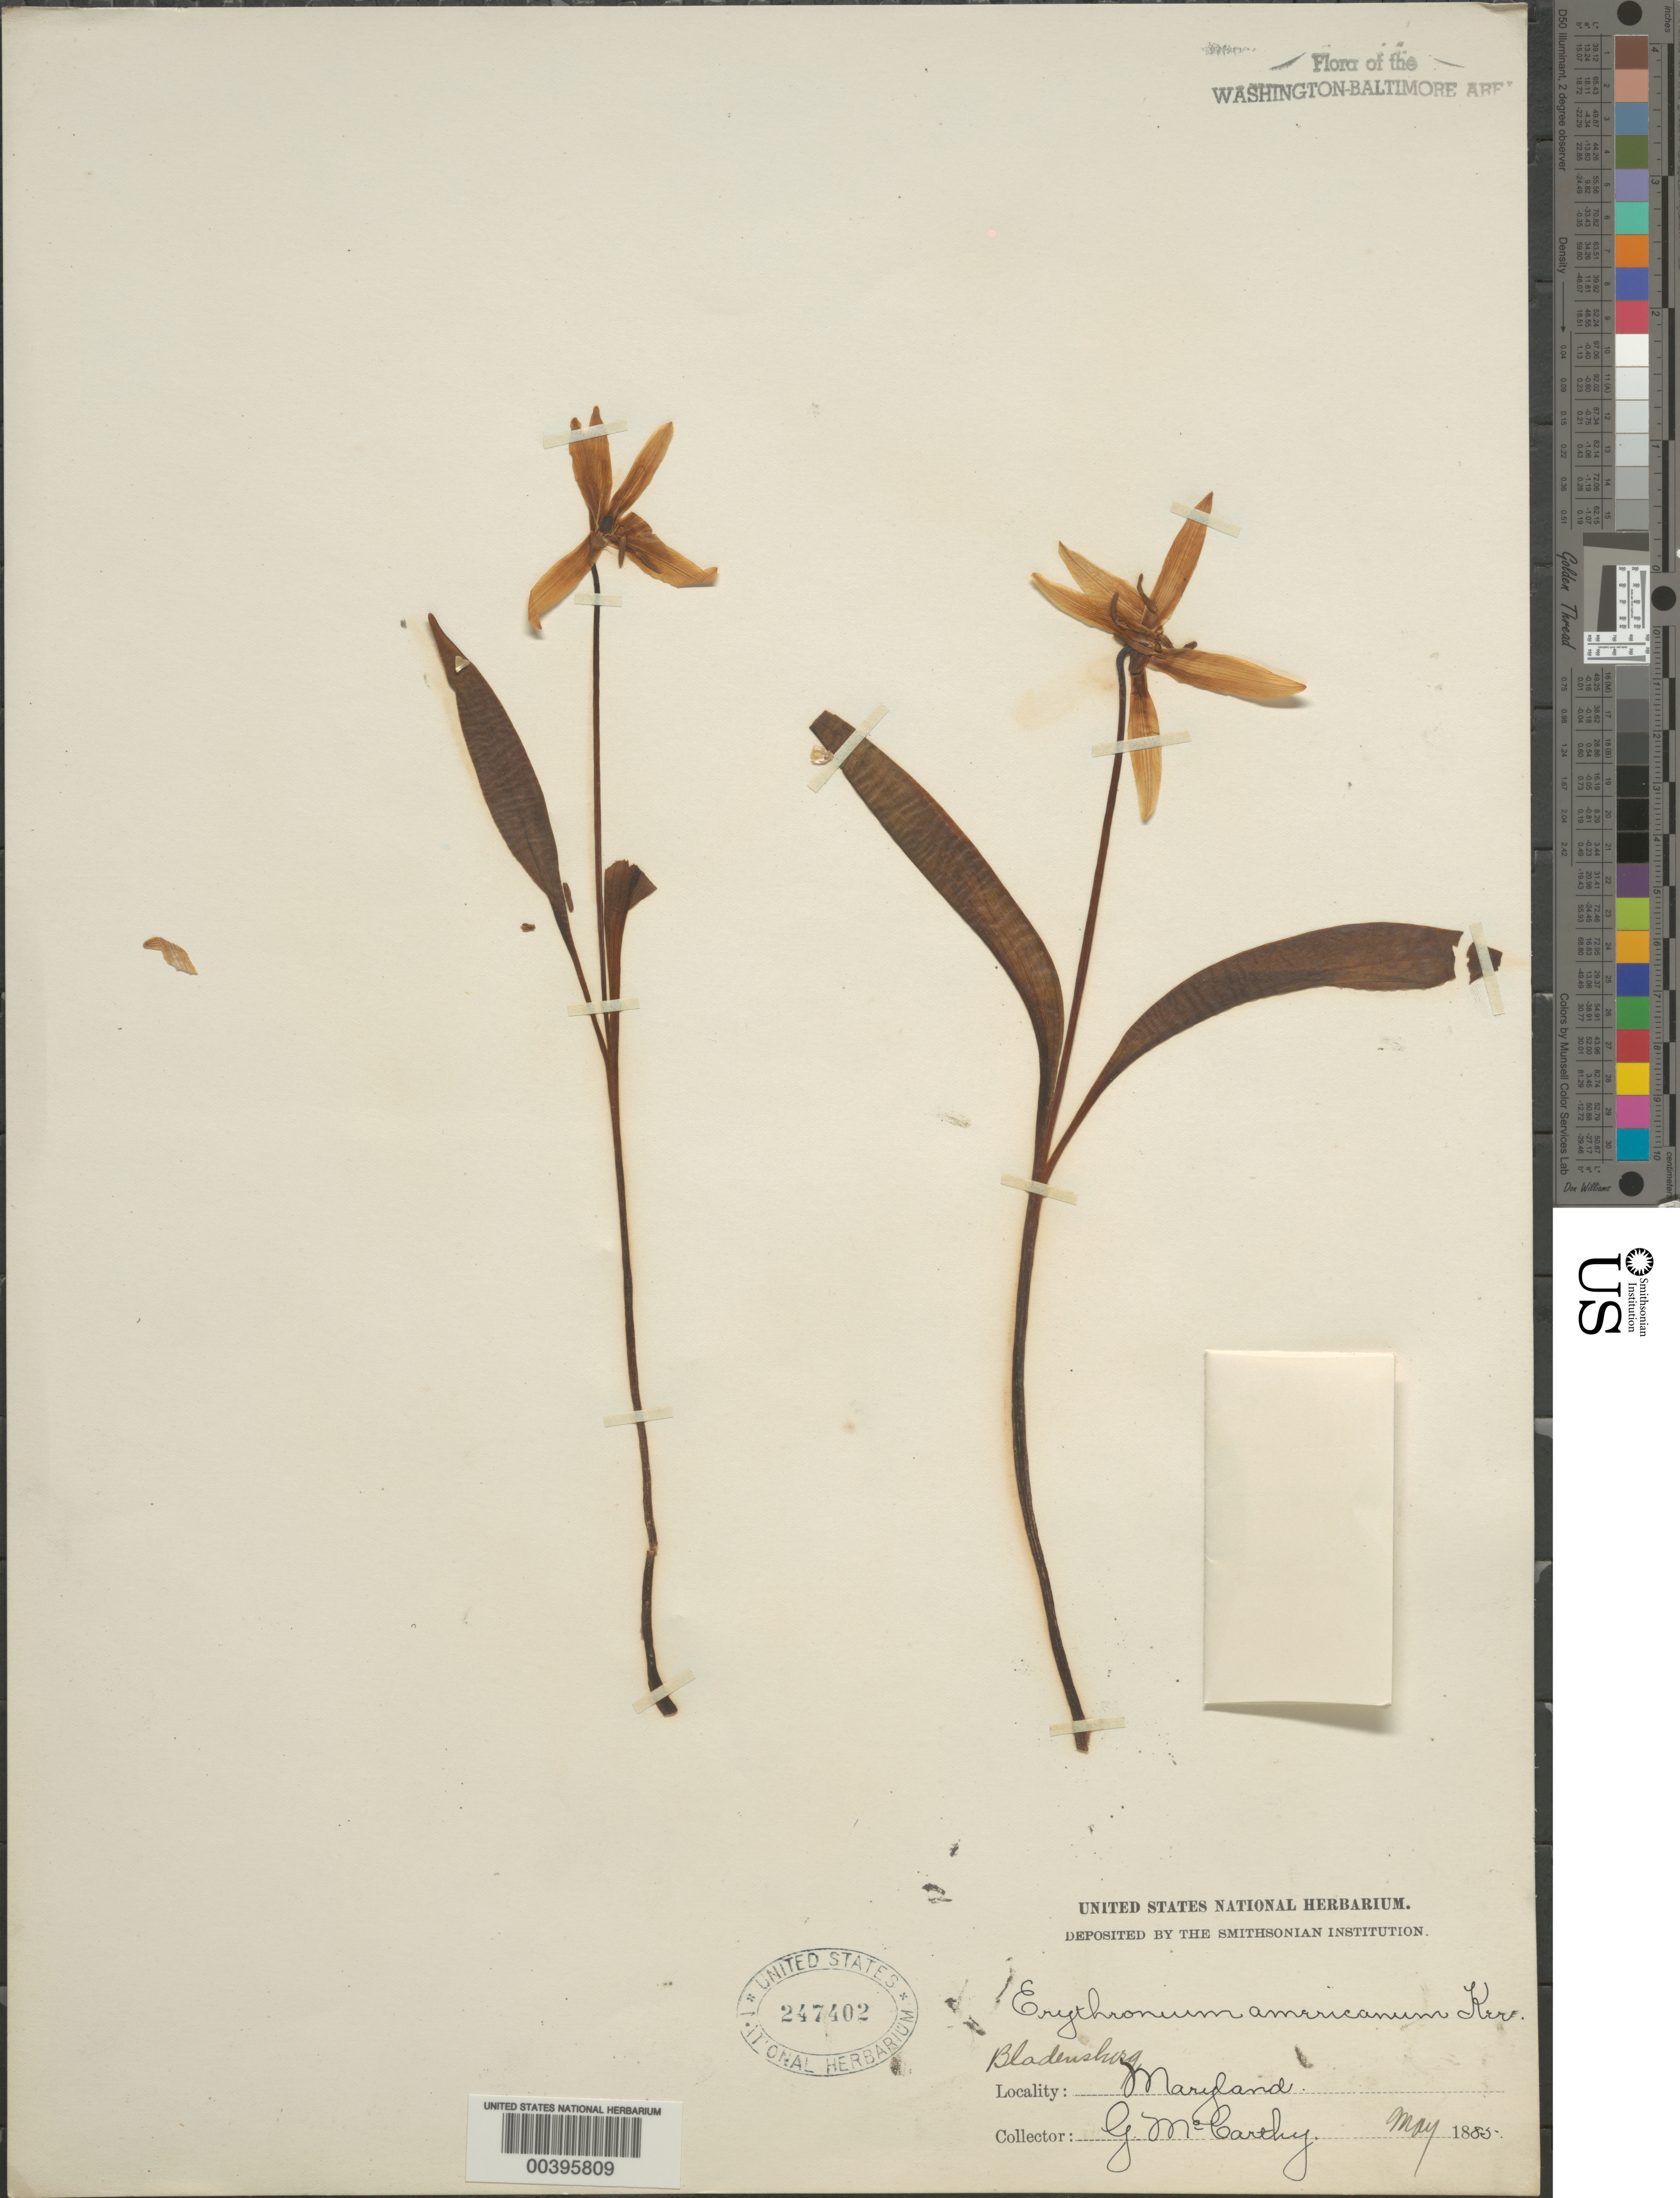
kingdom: Plantae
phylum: Tracheophyta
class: Liliopsida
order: Liliales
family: Liliaceae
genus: Erythronium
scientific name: Erythronium americanum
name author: Ker Gawl.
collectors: G. McCarthy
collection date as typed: May 1885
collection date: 1885-05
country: United States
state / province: Maryland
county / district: Prince George's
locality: Bladensburg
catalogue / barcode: US 247402